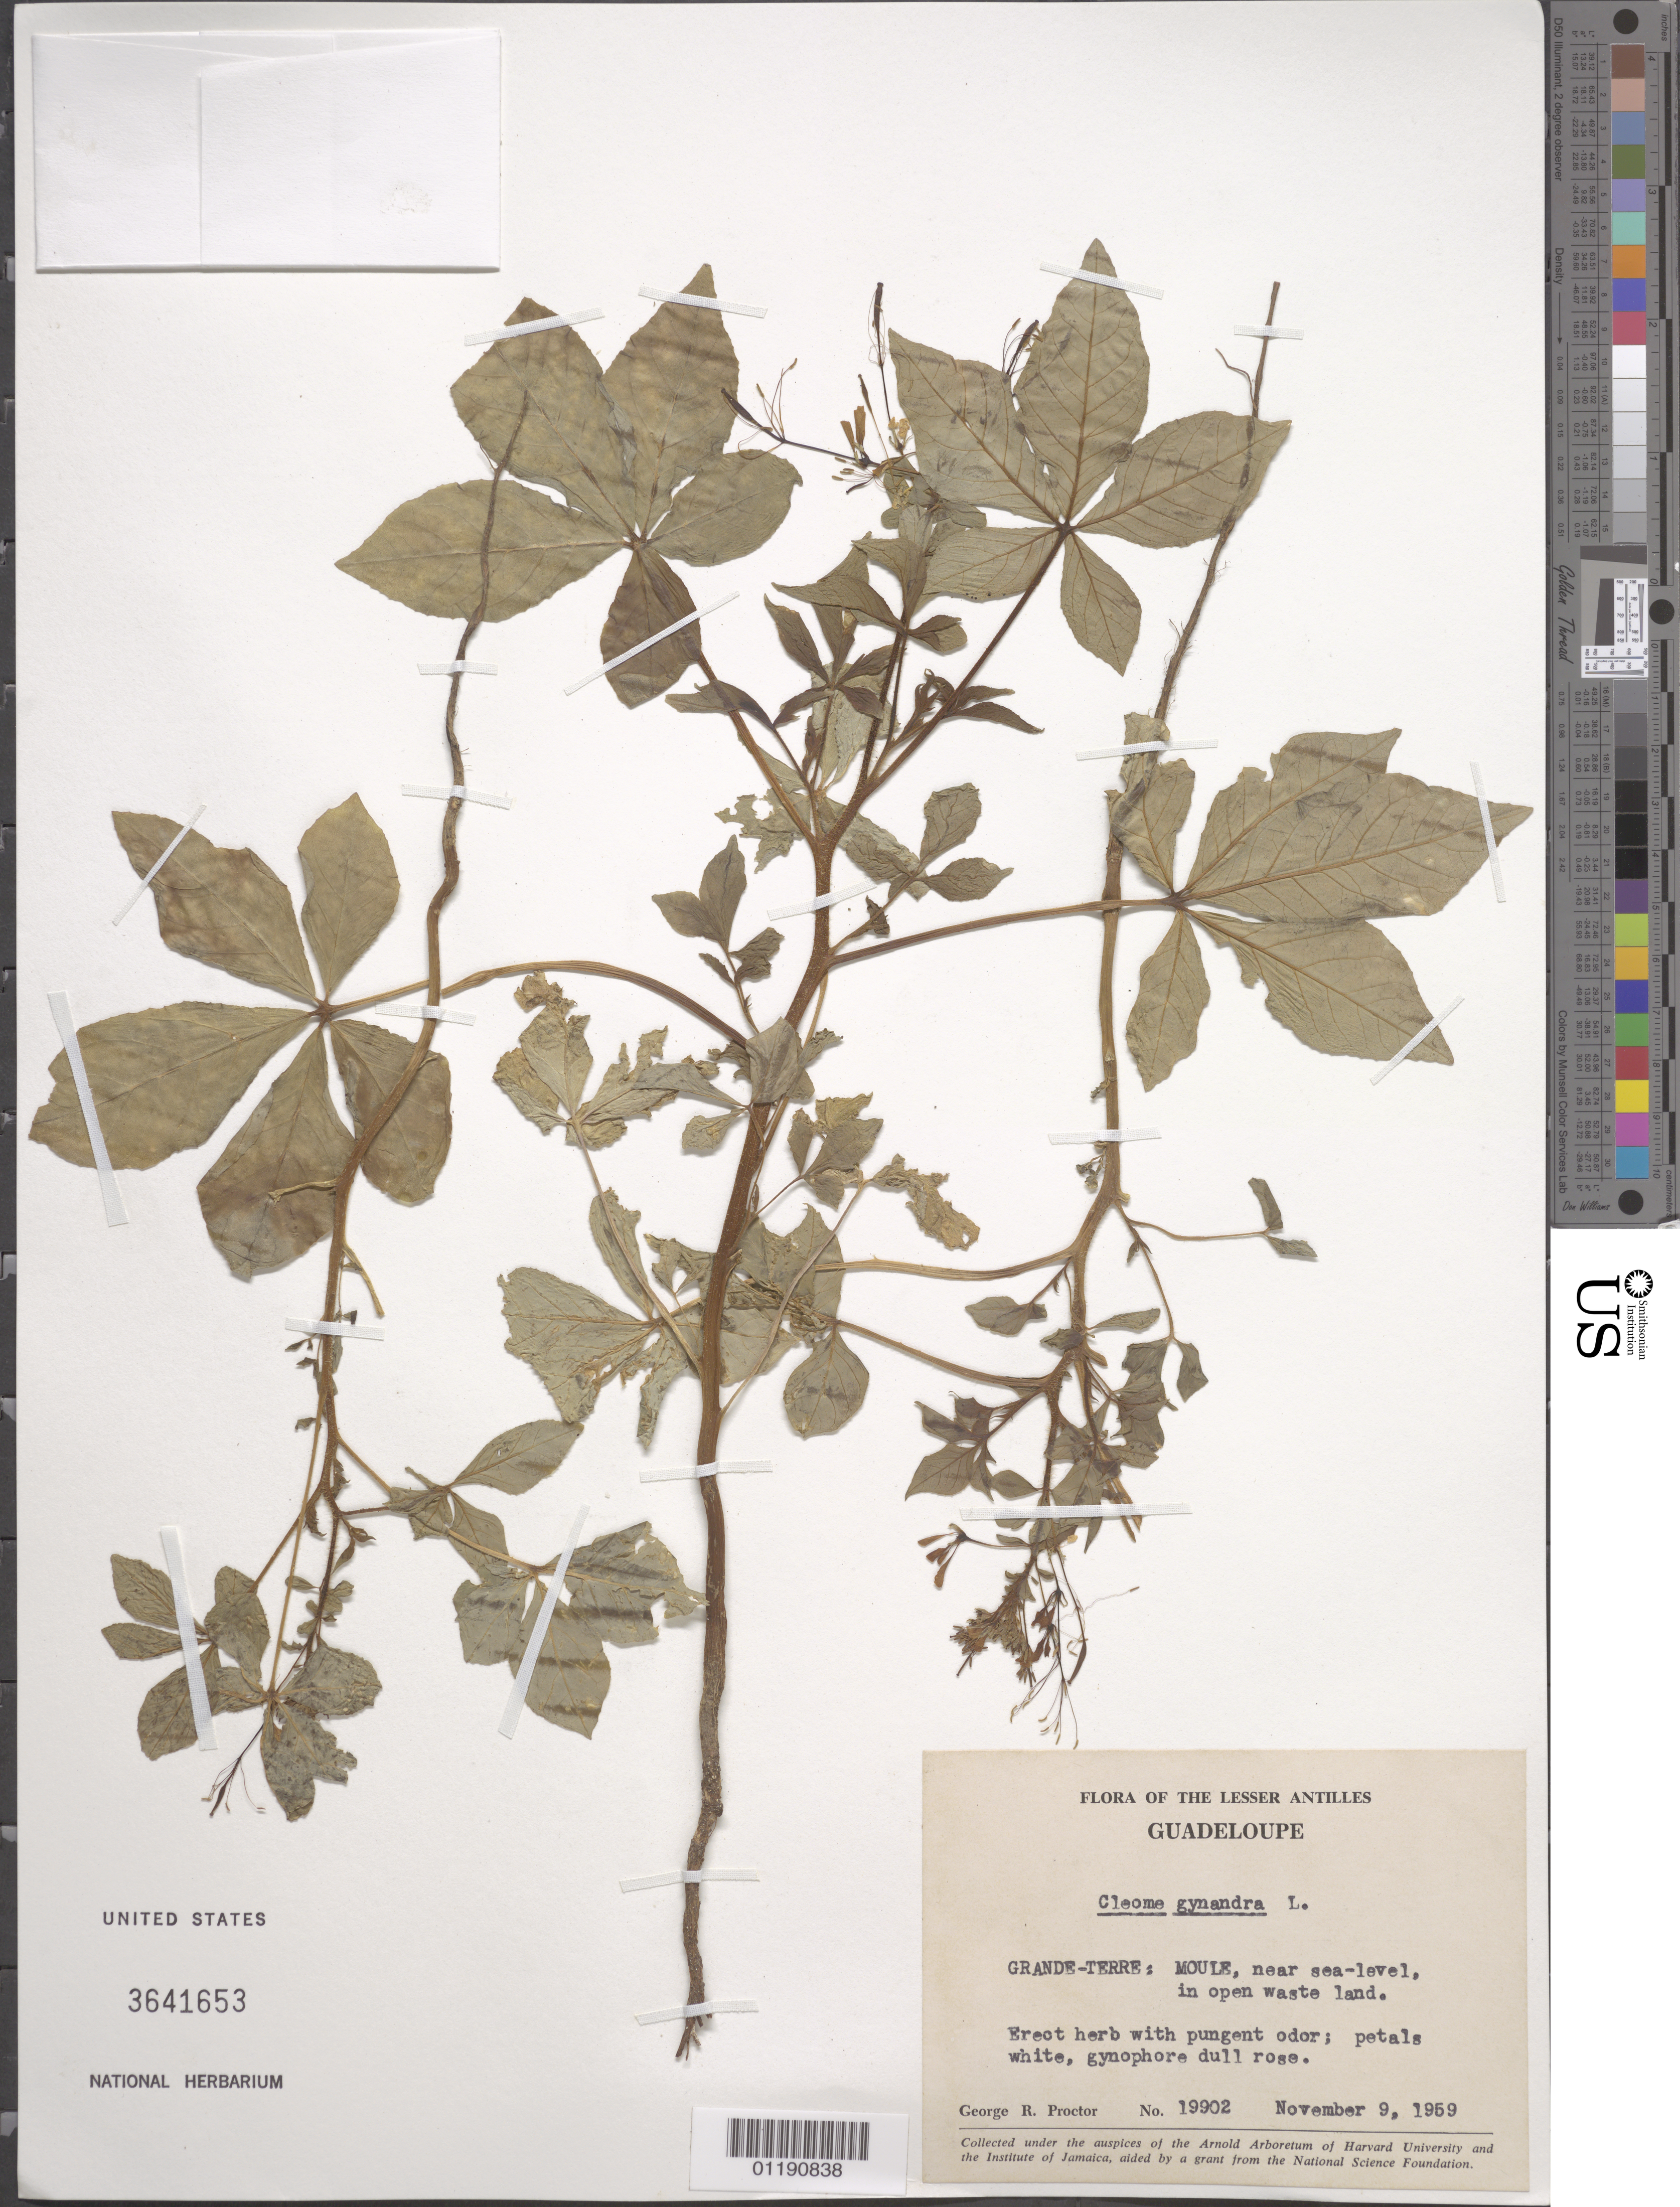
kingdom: Plantae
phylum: Tracheophyta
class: Magnoliopsida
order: Brassicales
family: Cleomaceae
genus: Gynandropsis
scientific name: Gynandropsis gynandra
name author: (L.) Briq.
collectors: G. R. Proctor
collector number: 19902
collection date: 1959-11-09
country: Guadeloupe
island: Grande-Terre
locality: Grande-Terre. Moule, in open waste land.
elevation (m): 0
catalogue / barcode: US 3641653